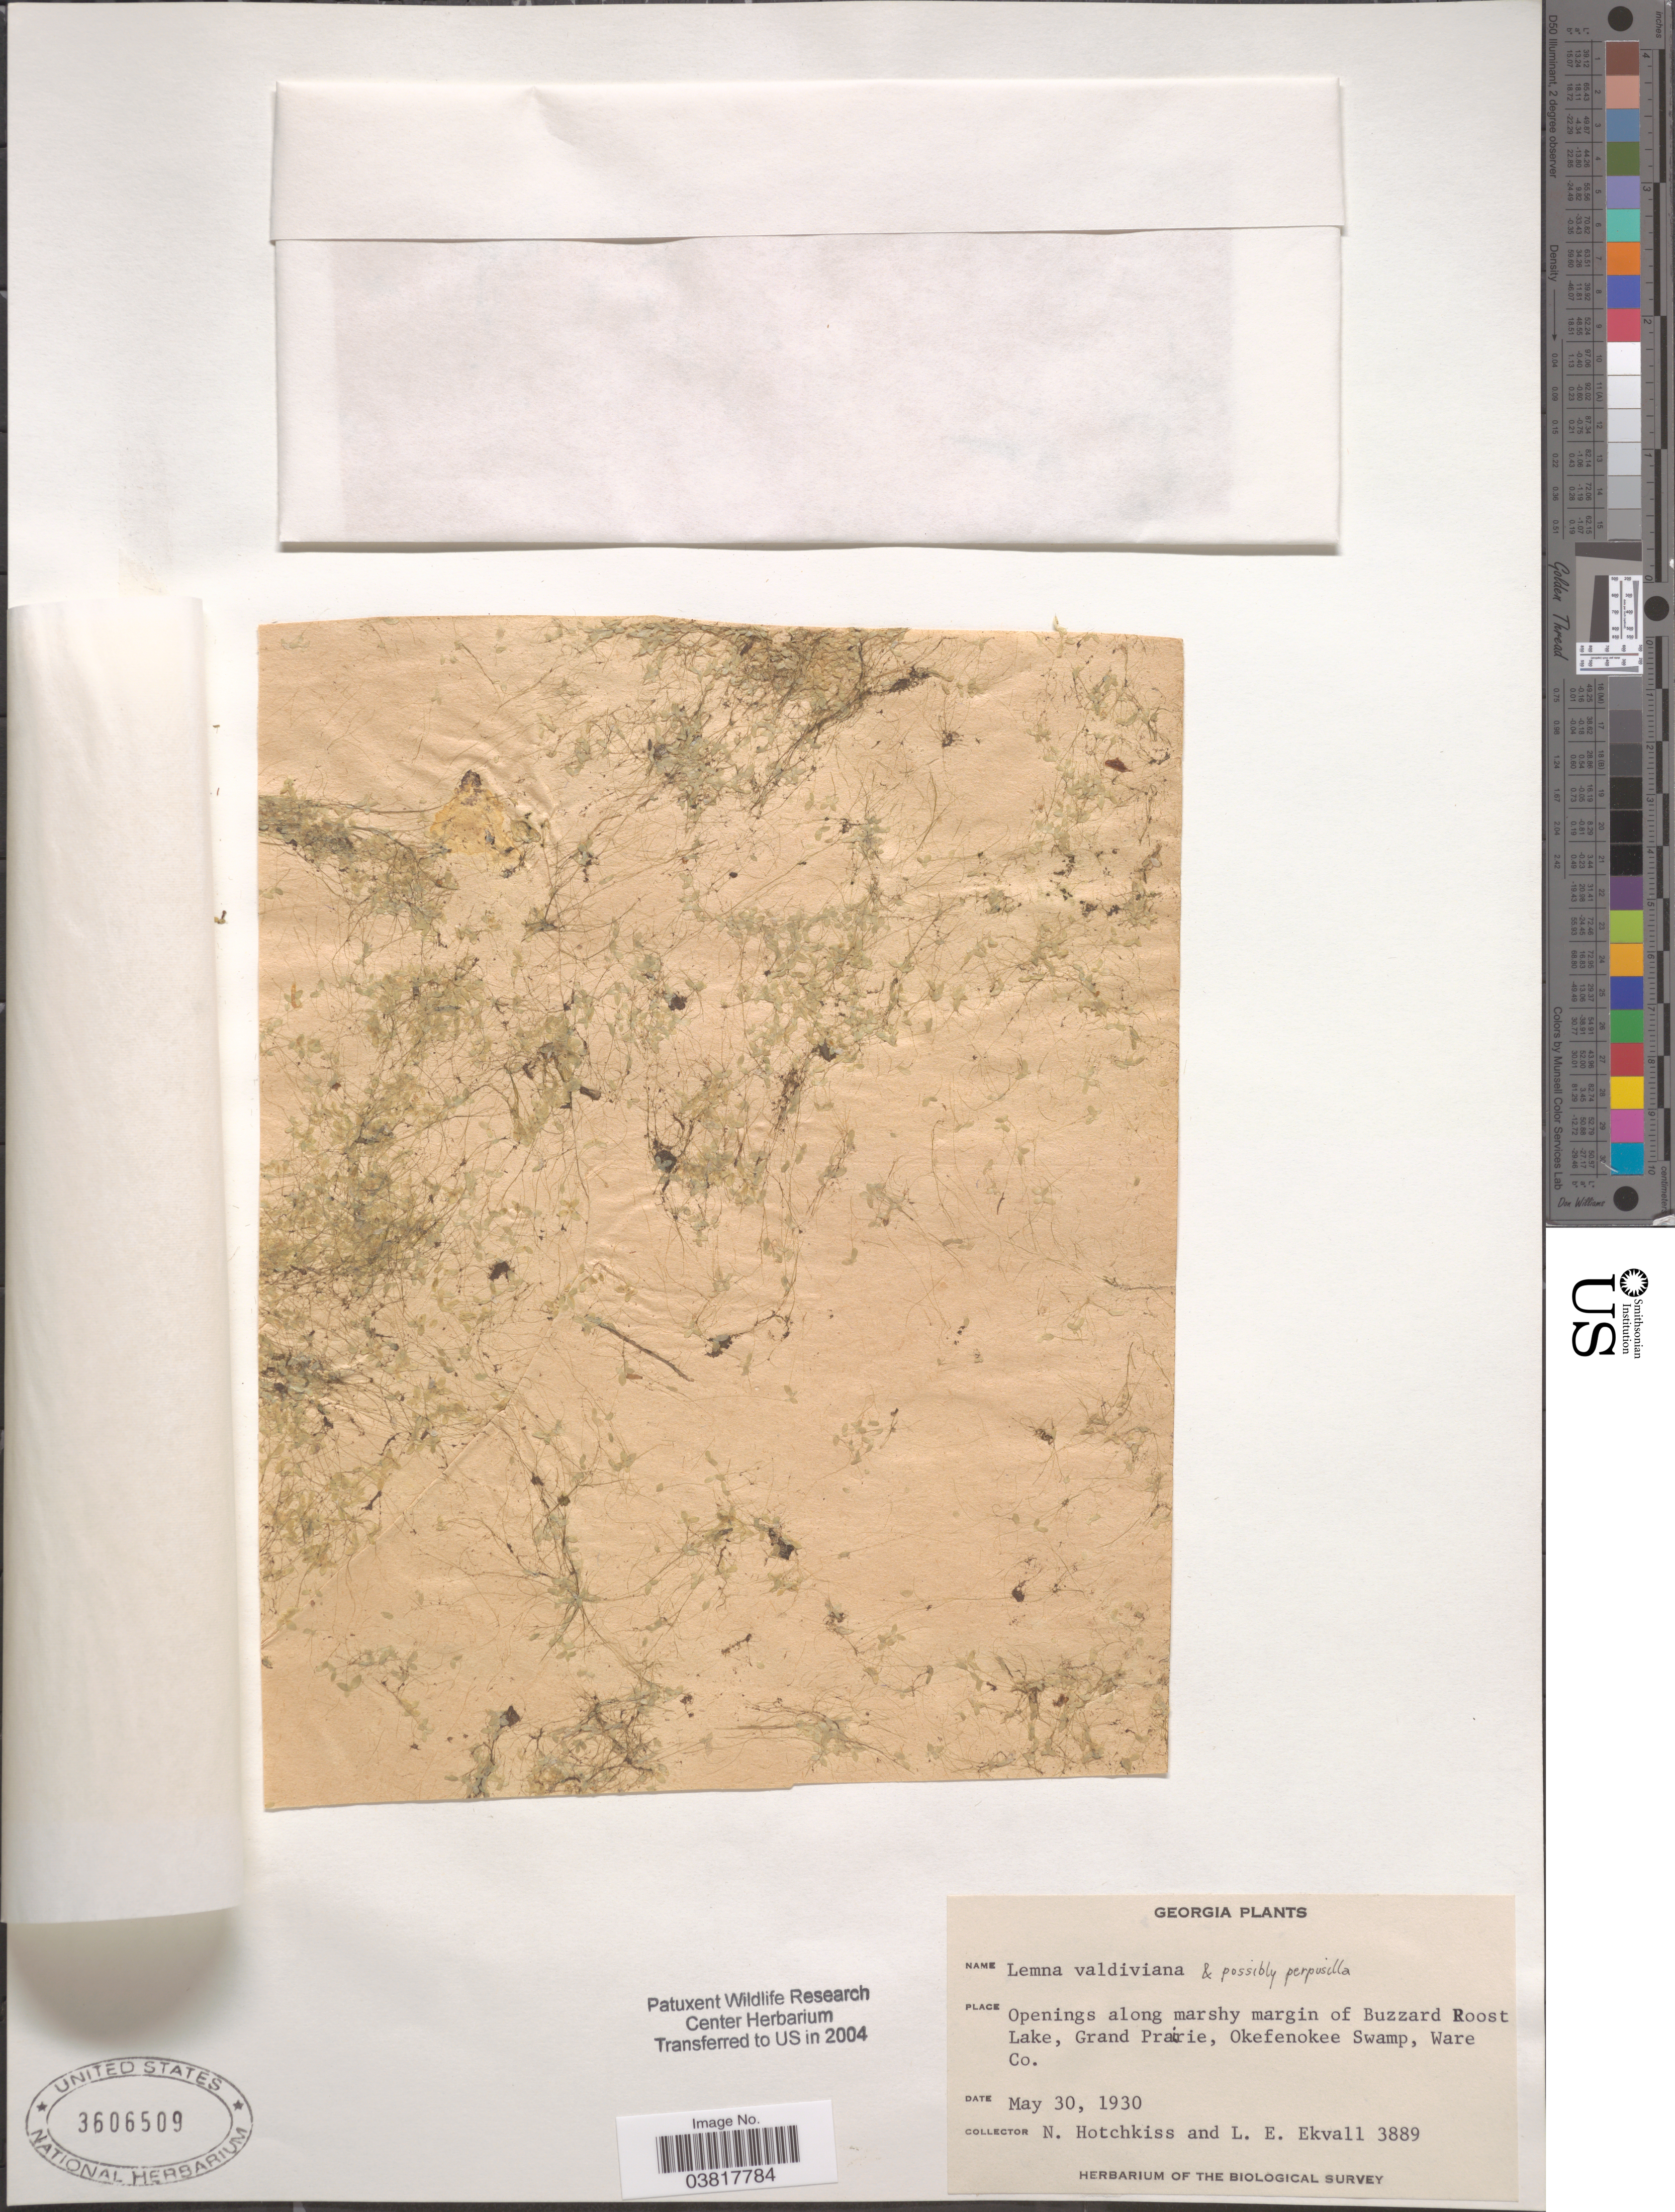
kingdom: Plantae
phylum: Tracheophyta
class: Liliopsida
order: Alismatales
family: Araceae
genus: Lemna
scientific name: Lemna valdiviana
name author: Phil.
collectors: N. Hotchkiss & L. Ekvall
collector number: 3889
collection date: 1930-05-30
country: United States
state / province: Georgia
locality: Along marshy margin of Buzzard Roost Lake, Grand Prairie, Okefenokee Swamp, Ware Co.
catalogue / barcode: US 3606509